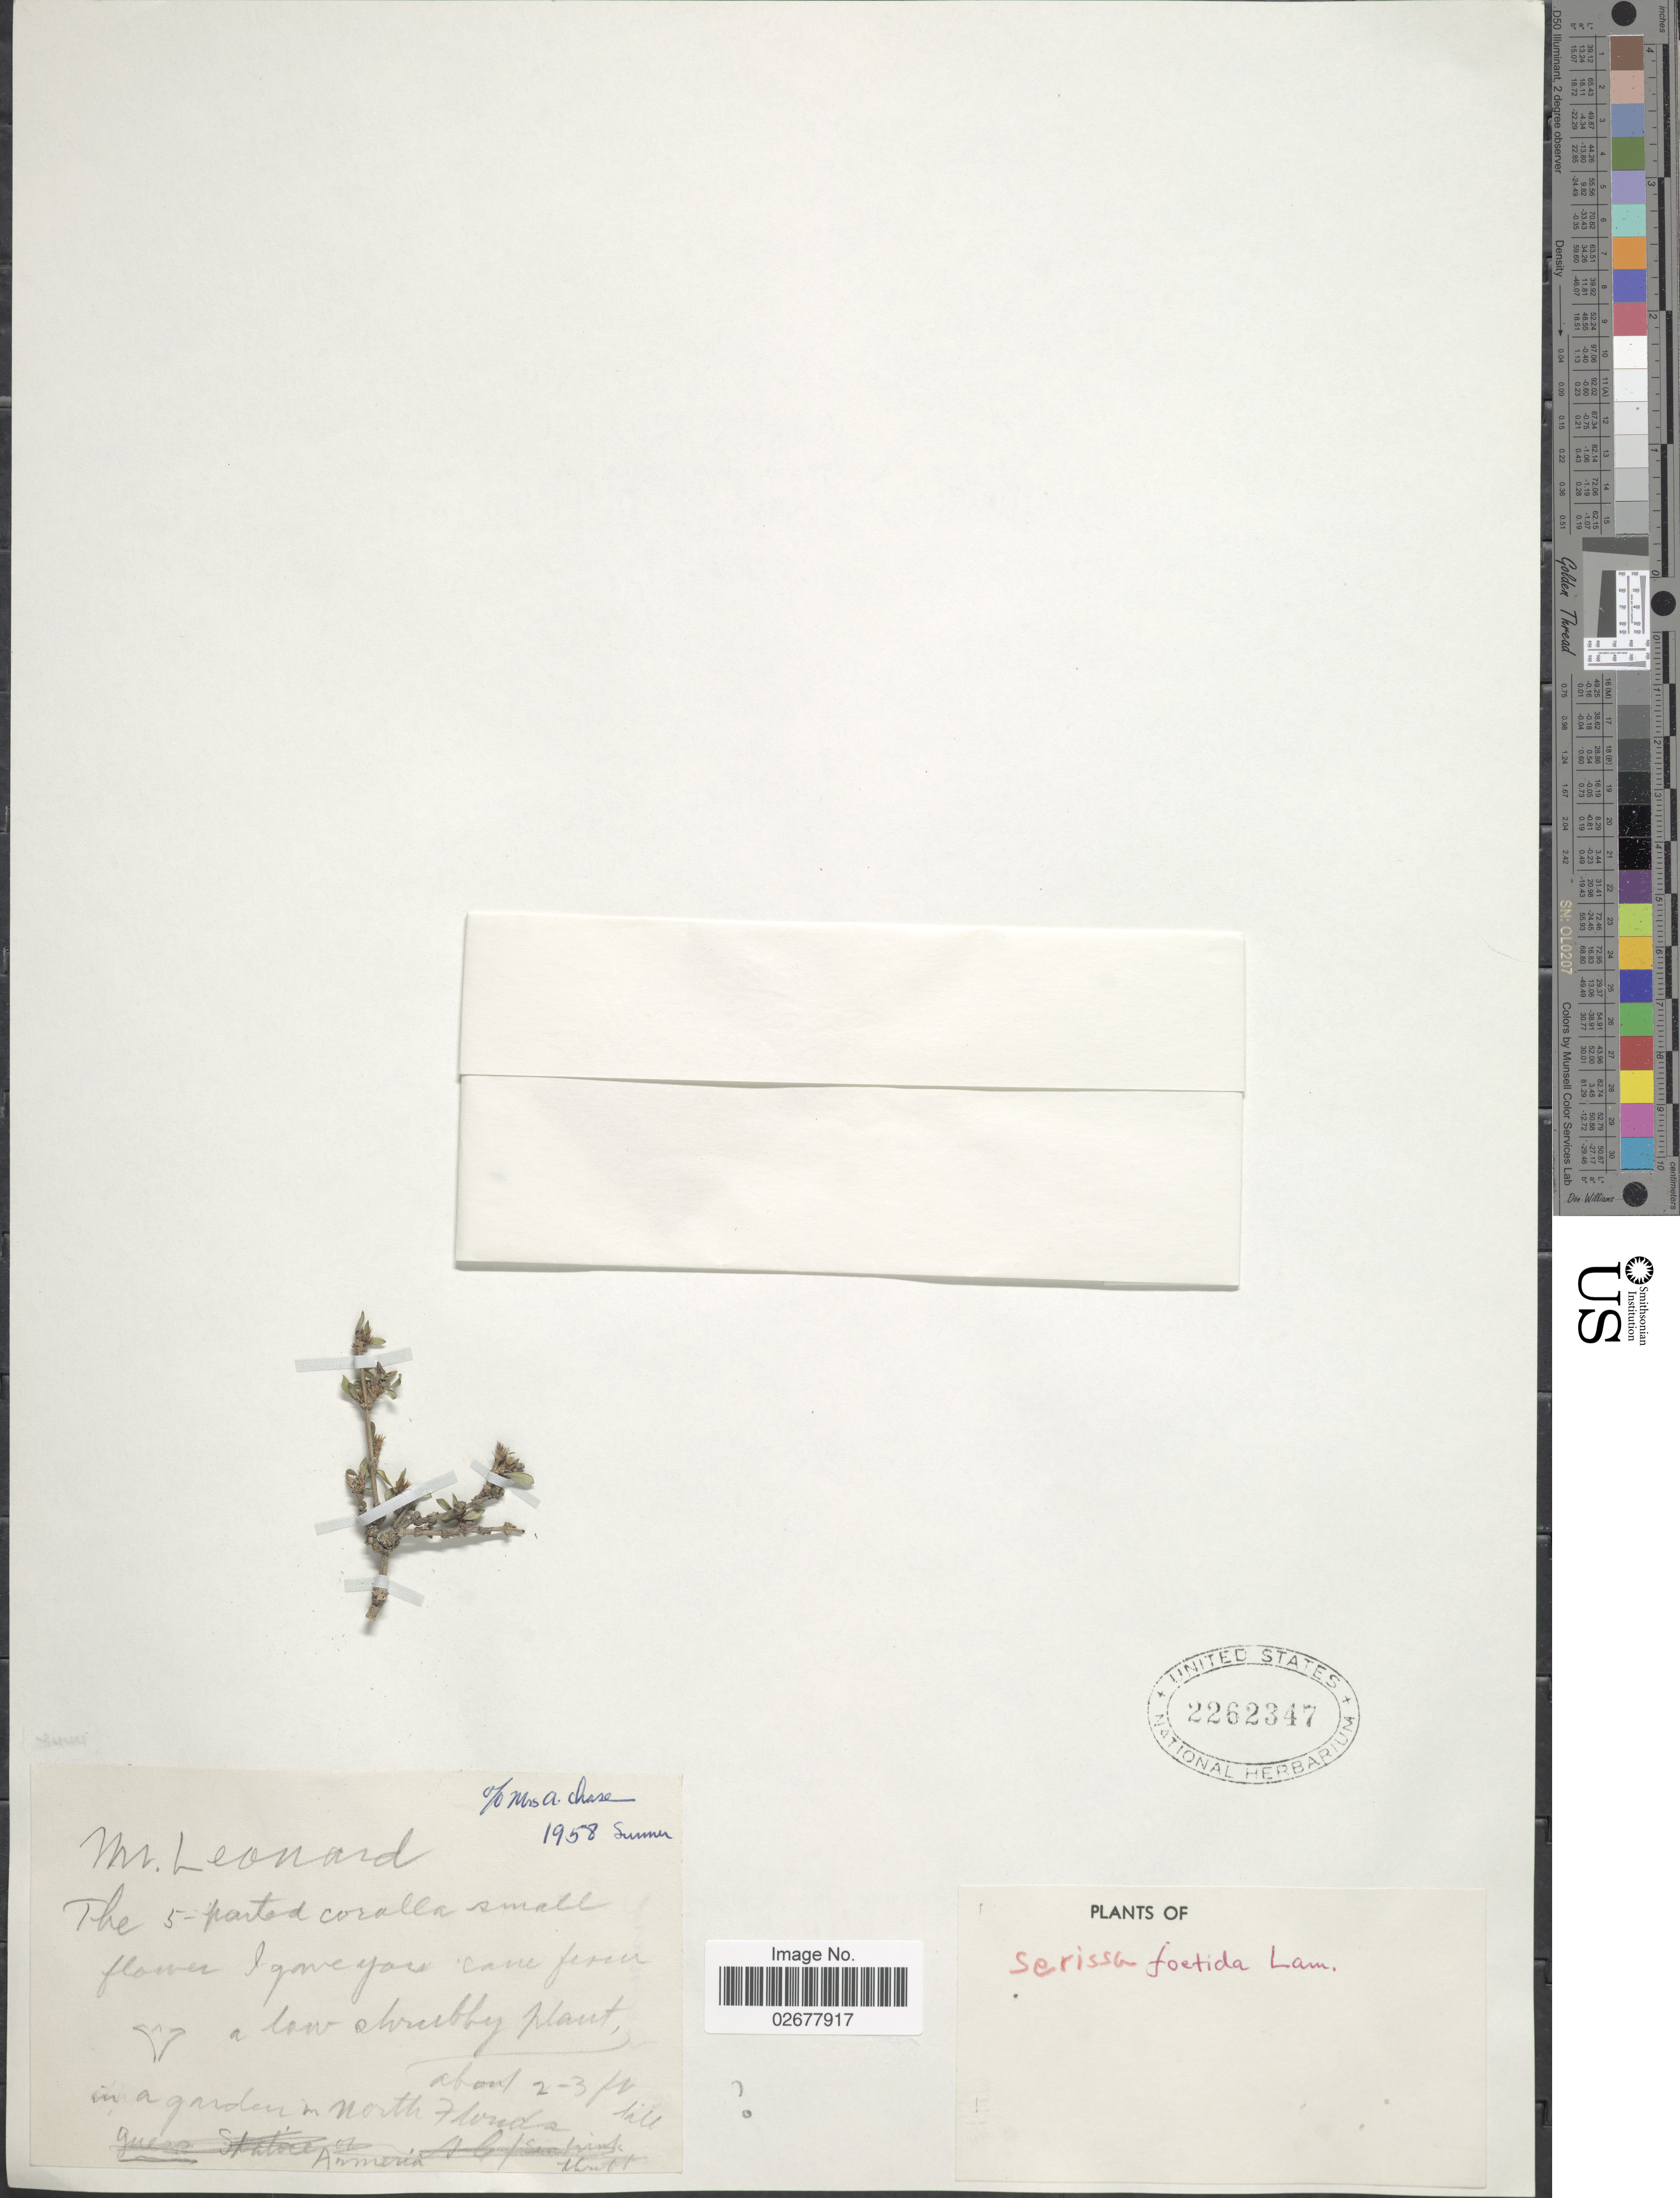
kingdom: Plantae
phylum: Tracheophyta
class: Magnoliopsida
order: Gentianales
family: Rubiaceae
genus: Serissa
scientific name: Serissa japonica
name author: (Thunb.) Thunb.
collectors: A. Chase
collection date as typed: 1958 Summer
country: United States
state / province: Florida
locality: In a garden in North Florida.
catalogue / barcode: US 2262347